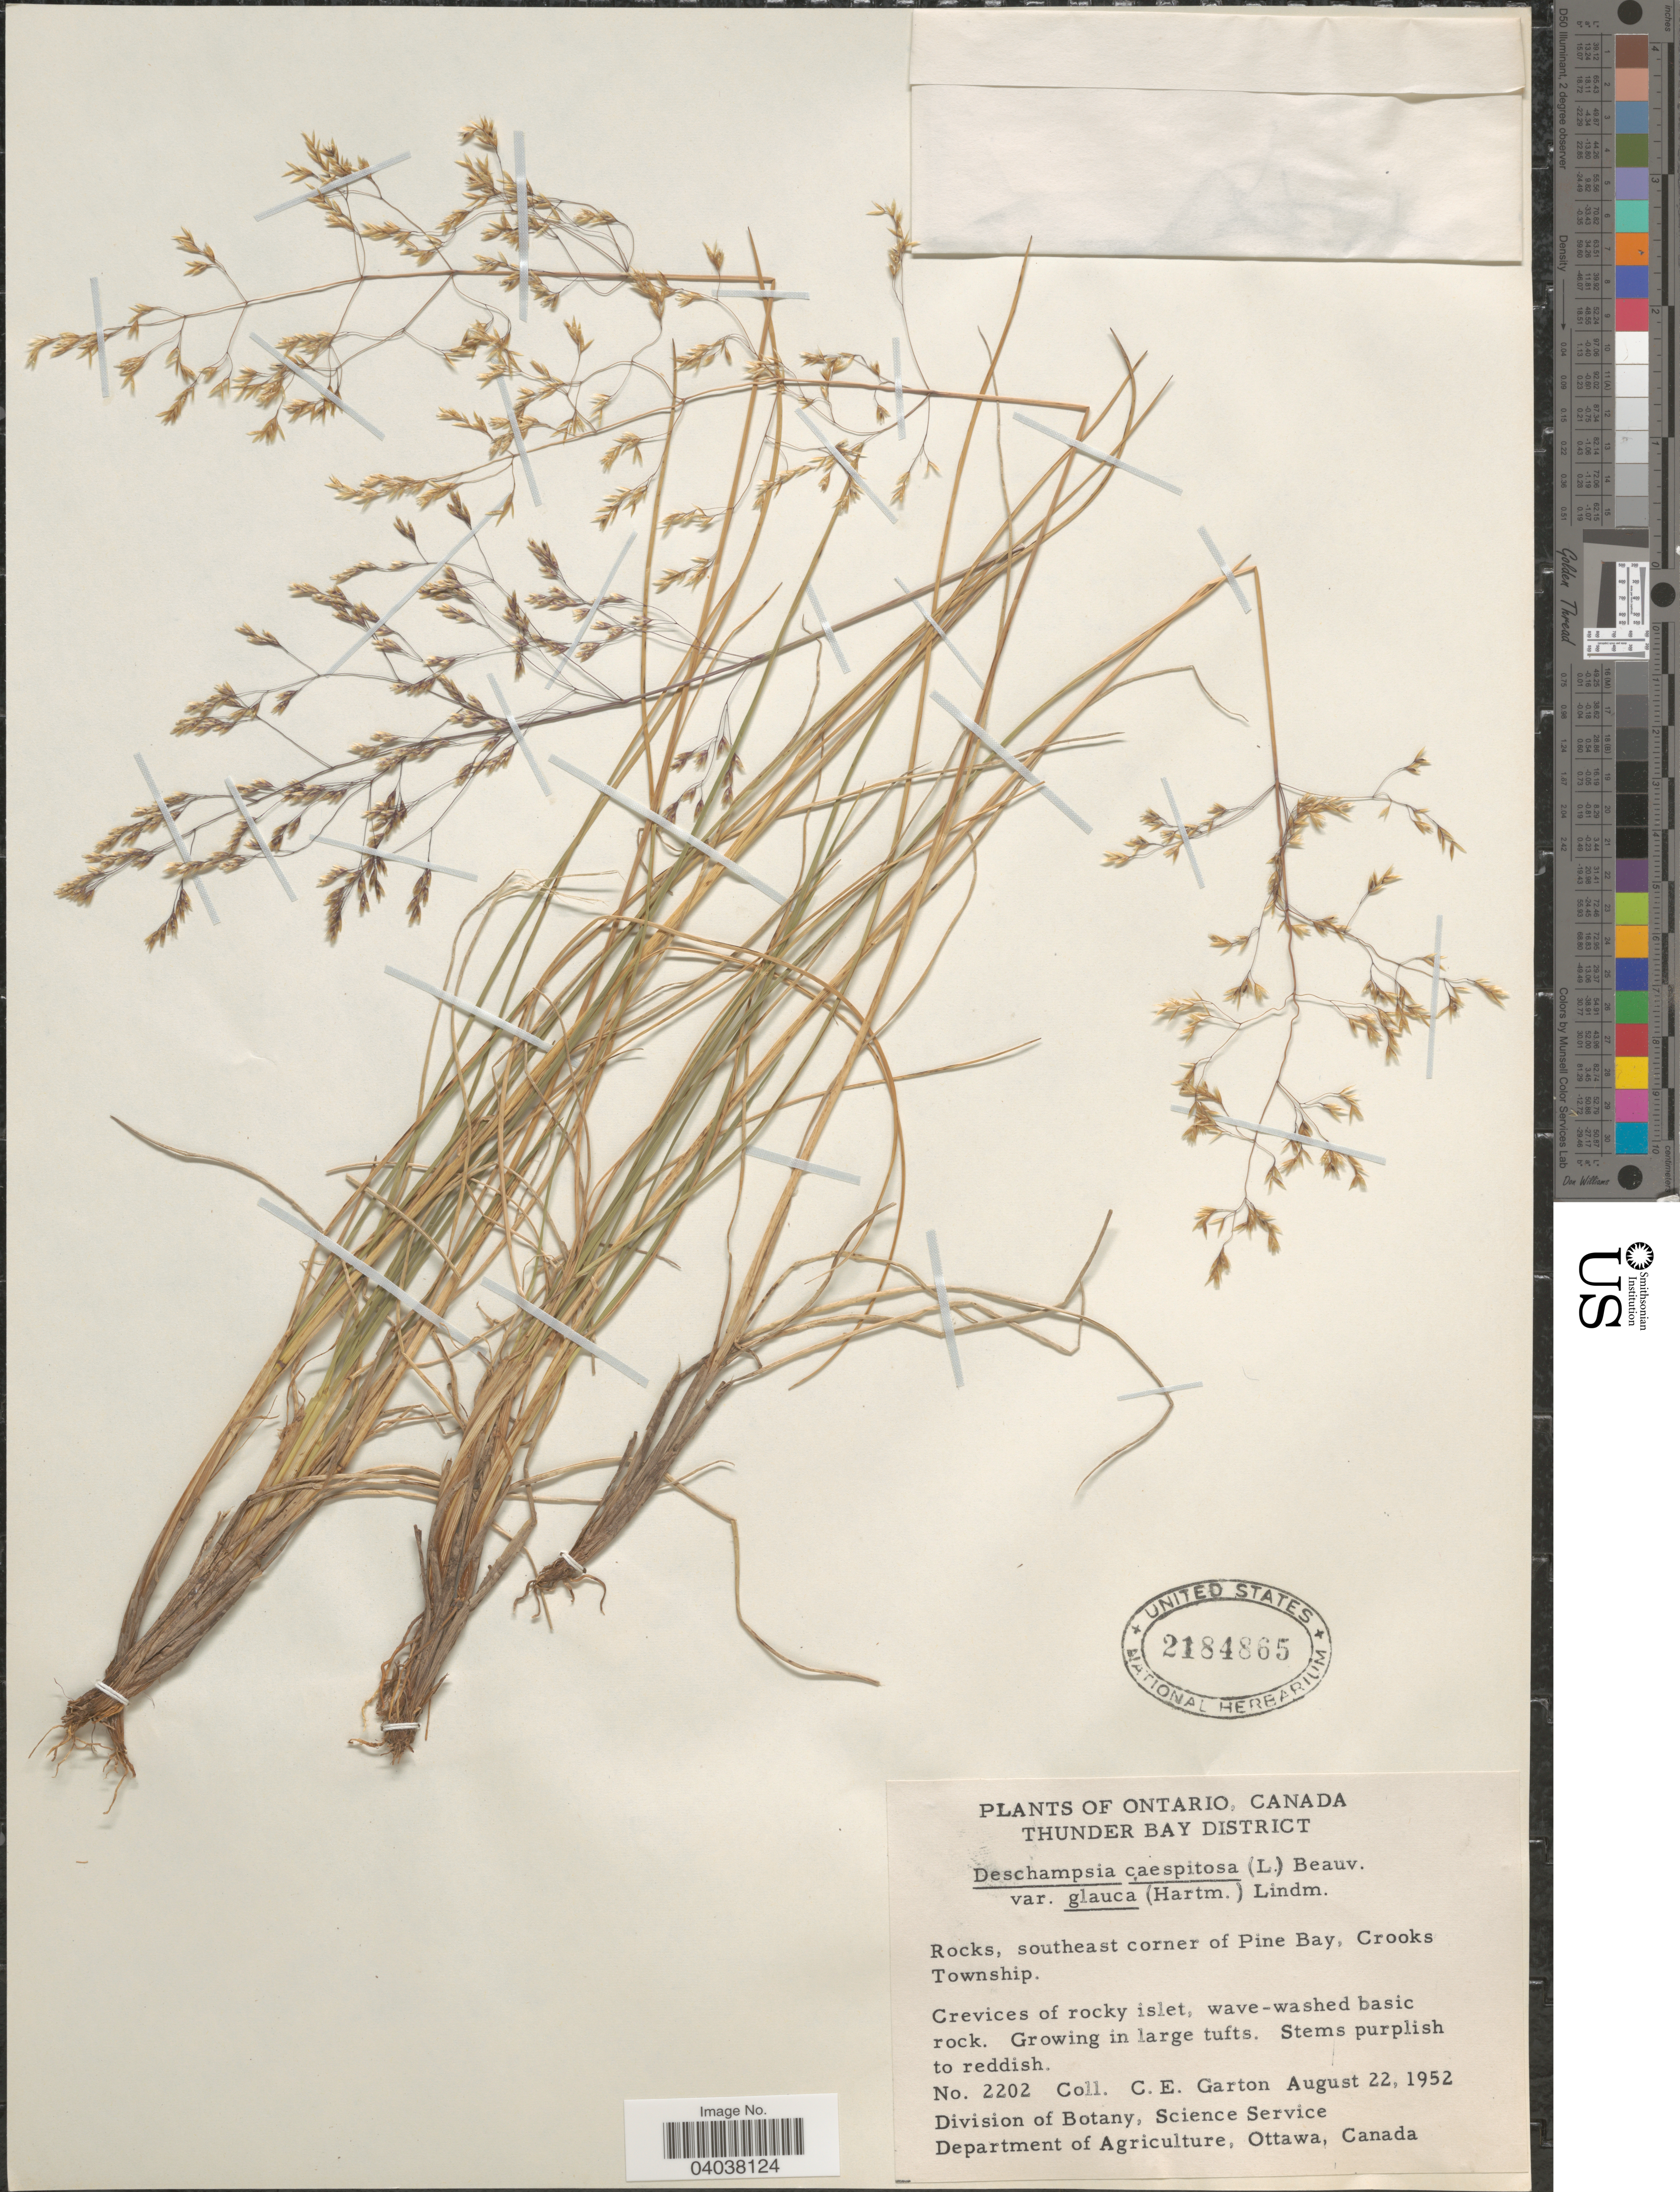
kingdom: Plantae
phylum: Tracheophyta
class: Liliopsida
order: Poales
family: Poaceae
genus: Deschampsia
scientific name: Deschampsia cespitosa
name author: (L.) P. Beauv.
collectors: C. E. Garton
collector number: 2202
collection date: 1952-08-22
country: Canada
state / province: Ontario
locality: Thunder Bay District. Southeast corner of Pine Bay, Crooks Township.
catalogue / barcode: US 2184865